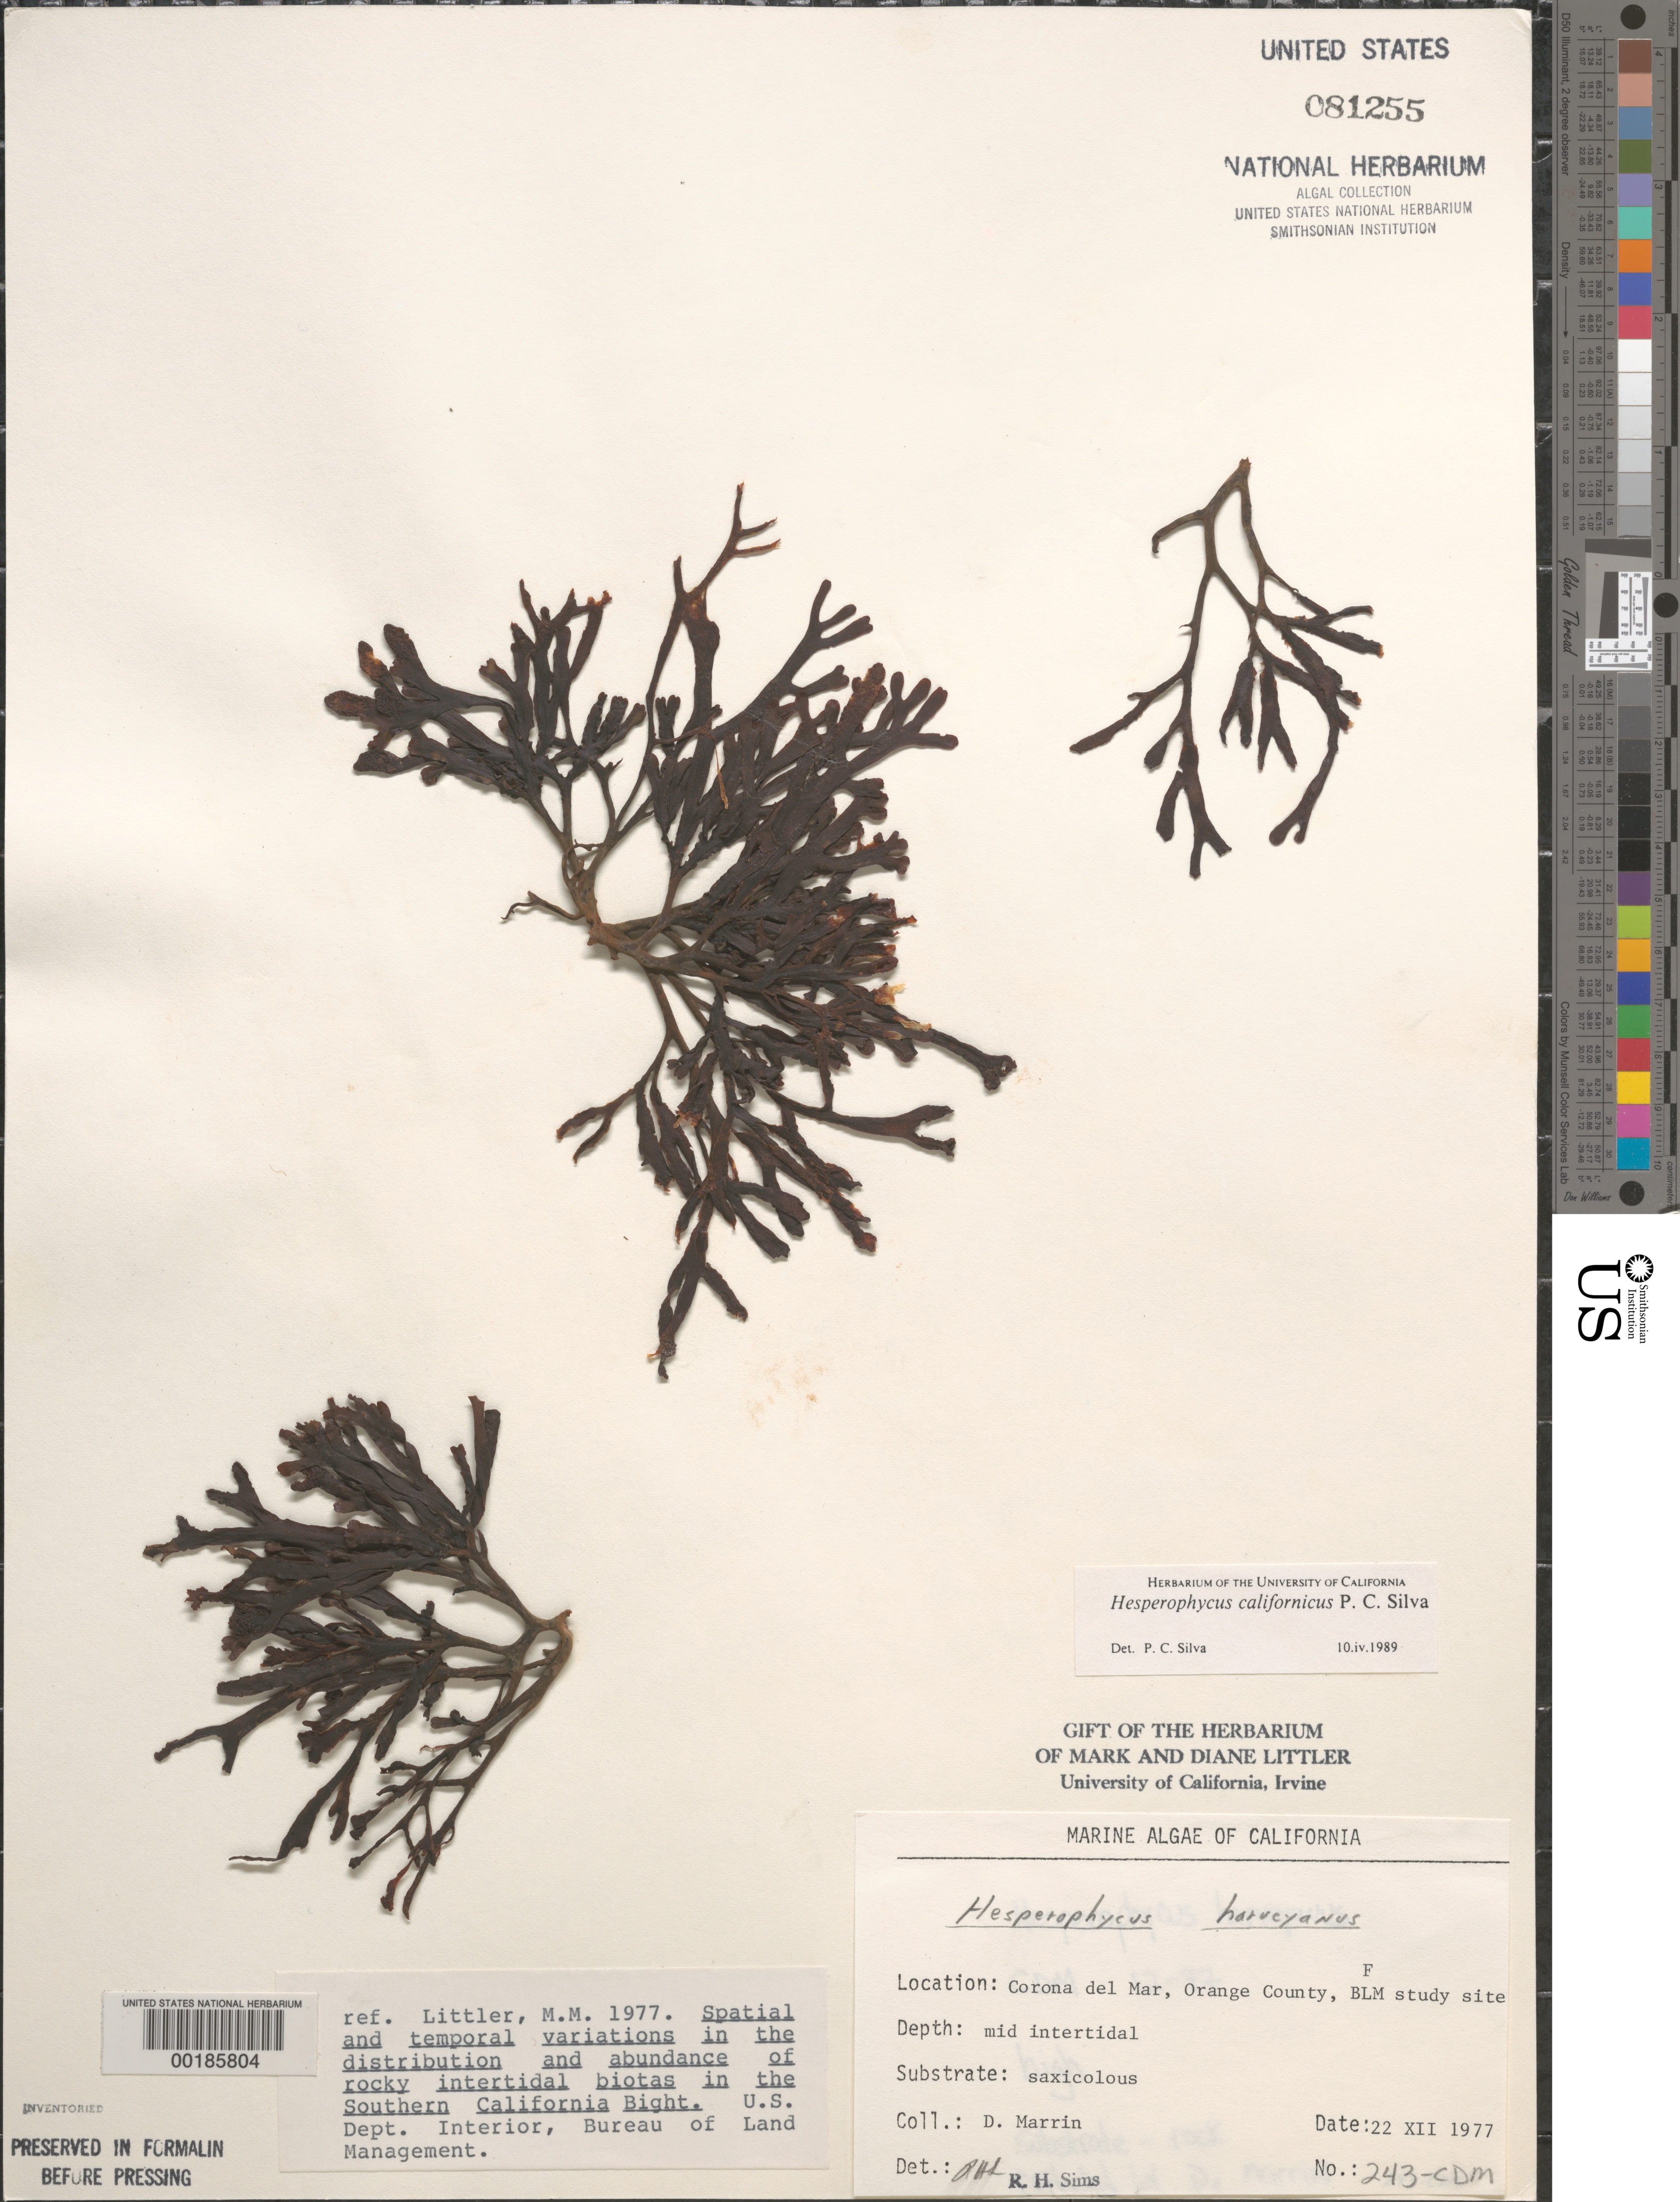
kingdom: Chromista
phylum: Ochrophyta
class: Phaeophyceae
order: Fucales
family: Fucaceae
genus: Hesperophycus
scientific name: Hesperophycus californicus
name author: P.C. Silva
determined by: Silva, P. C.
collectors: D. Marrin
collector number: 243-CDM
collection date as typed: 22 Dec 1977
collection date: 1977-12-22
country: United States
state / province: California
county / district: Orange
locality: Corona del Mar, mouth of Morning Canyon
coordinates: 33 35'14"N, 117 51'54"W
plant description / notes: BLM-SOCALBIGHT Rocky Intertidal Survey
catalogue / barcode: US 81255